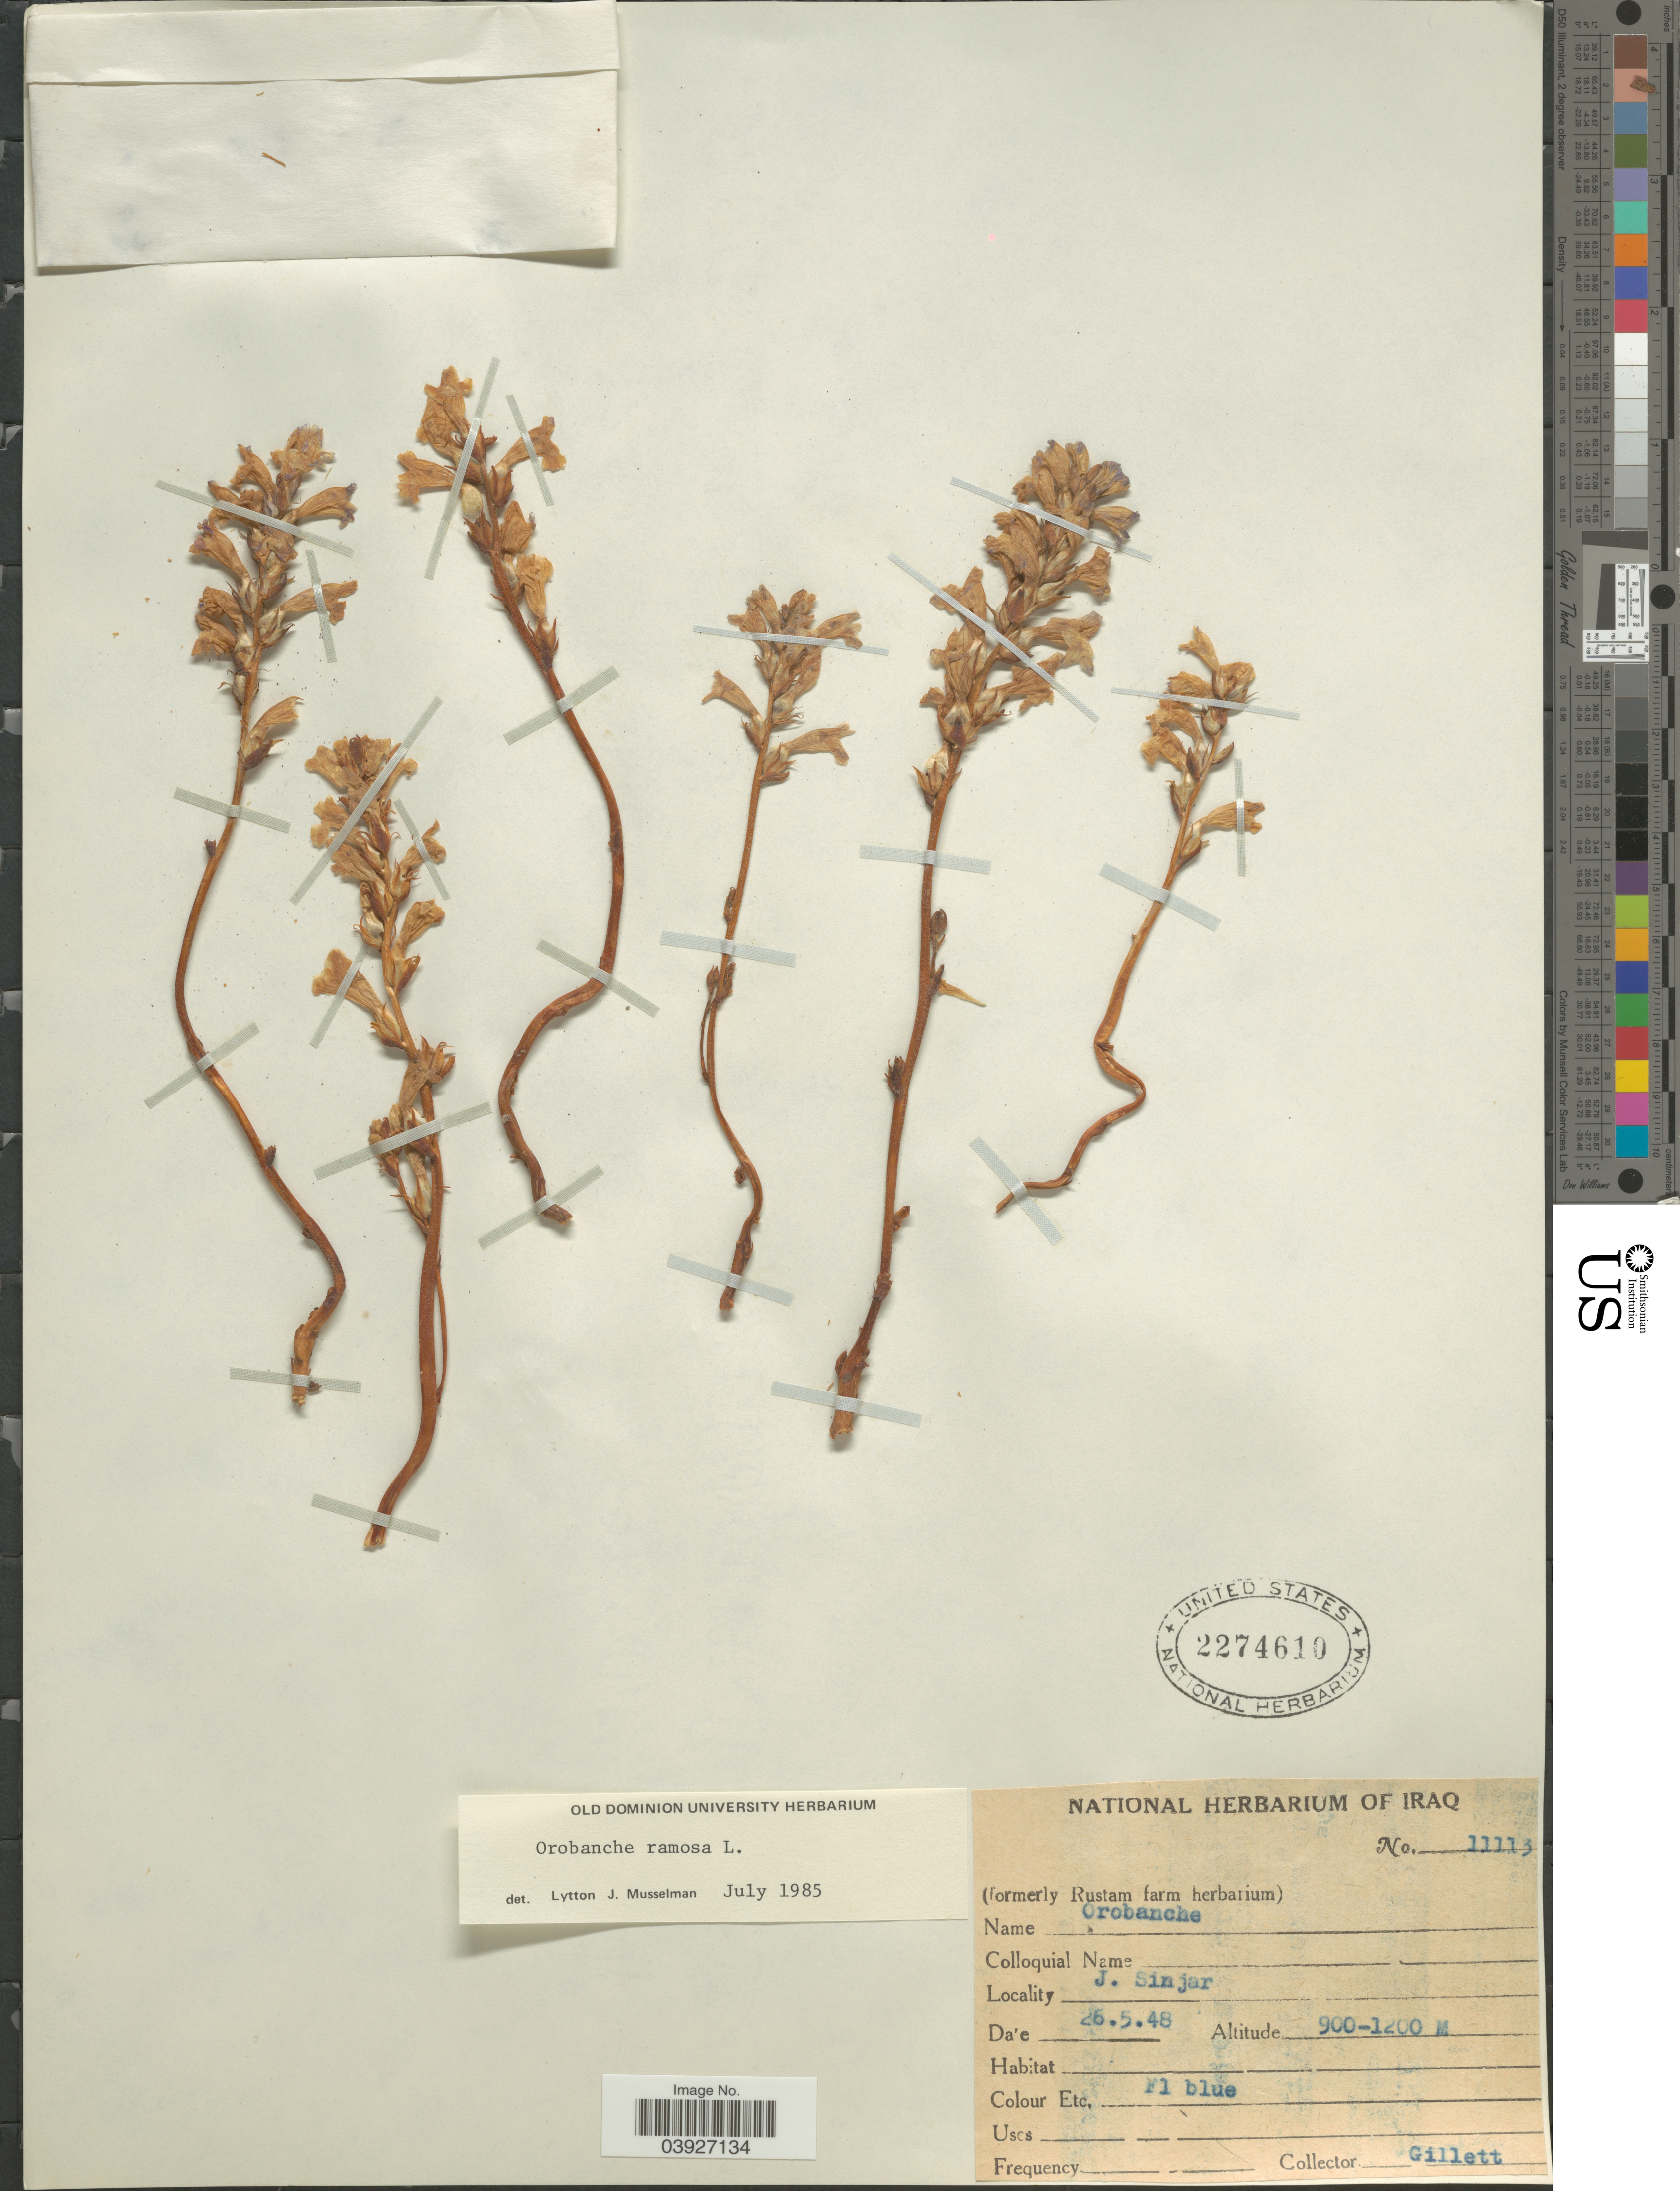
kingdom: Plantae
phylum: Tracheophyta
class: Magnoliopsida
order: Lamiales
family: Orobanchaceae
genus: Orobanche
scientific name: Orobanche ramosa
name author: L.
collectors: Gillett, --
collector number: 11113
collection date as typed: Transcribed d/m/y: 26/5/48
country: Iraq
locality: J. Sinjar.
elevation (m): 900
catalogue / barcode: US 2274610